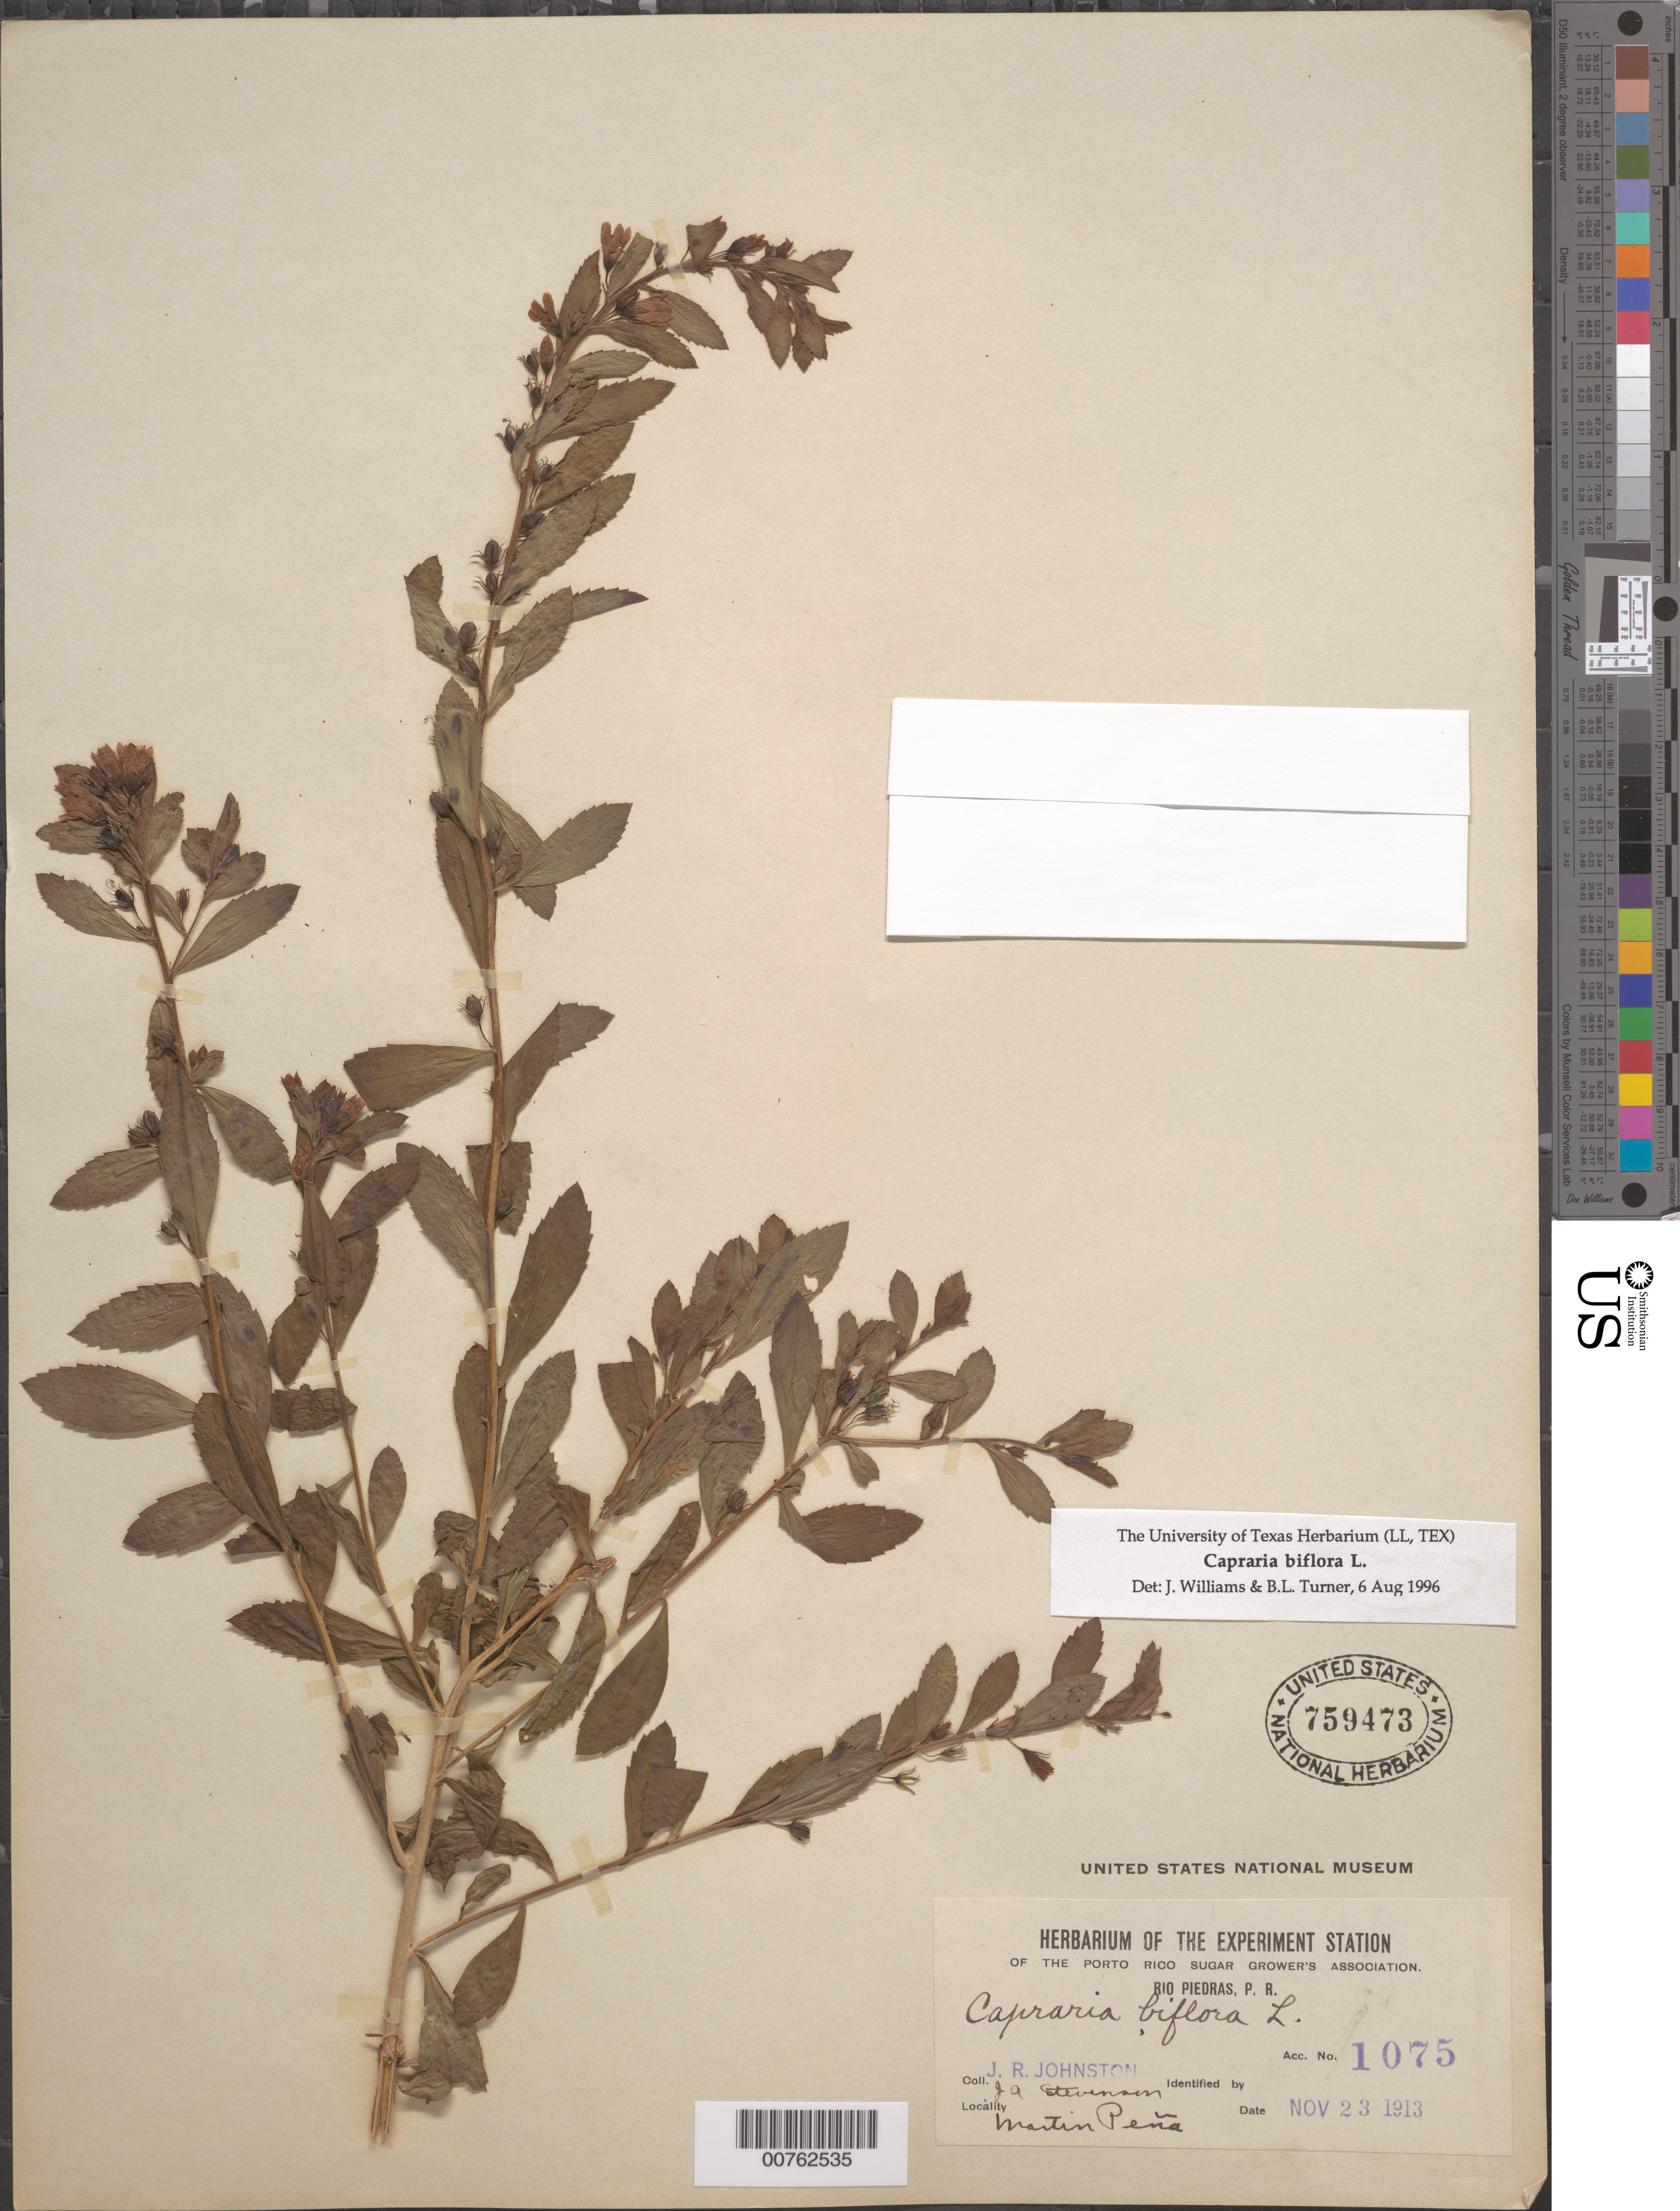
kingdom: Plantae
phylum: Tracheophyta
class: Magnoliopsida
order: Lamiales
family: Scrophulariaceae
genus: Capraria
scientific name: Capraria biflora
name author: L.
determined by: Williams, J.; Turner, B. L.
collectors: J. Johnston & J. A. Stevenson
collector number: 1075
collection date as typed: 23 Nov 1913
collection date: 1913-11-23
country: Puerto Rico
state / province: San Juan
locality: Martín Peña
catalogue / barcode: US 759473